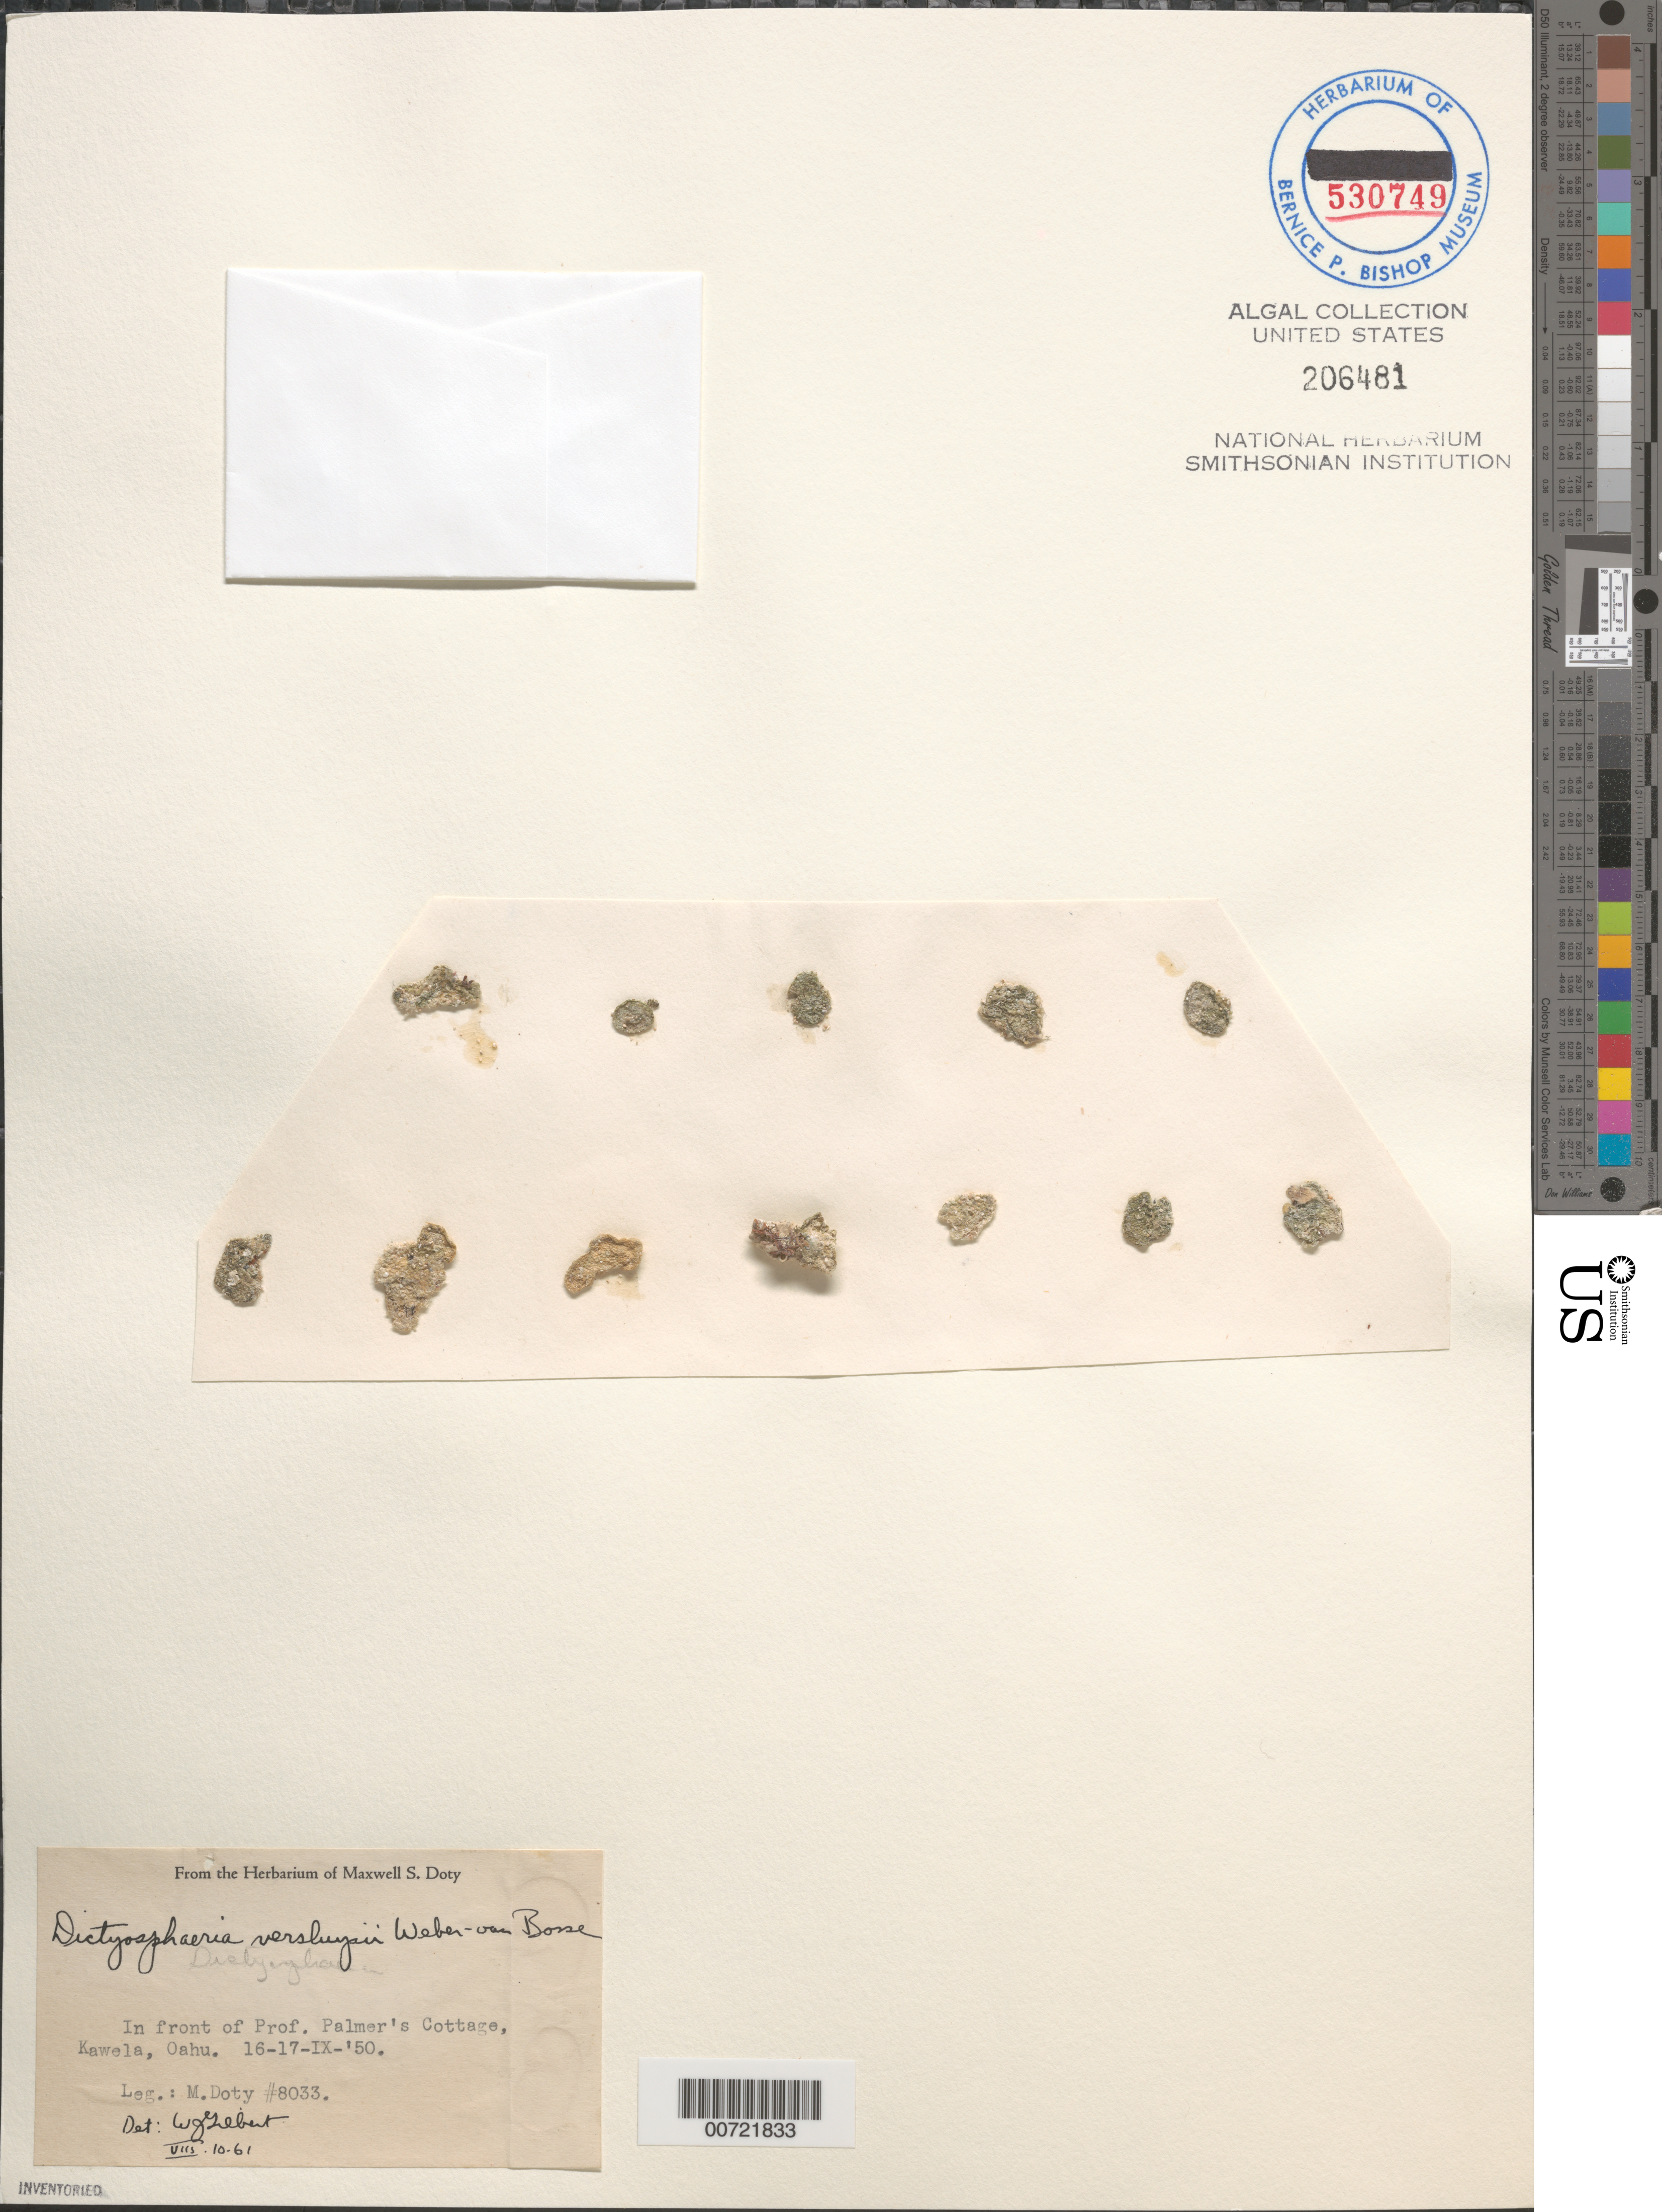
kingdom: Plantae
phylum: Chlorophyta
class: Ulvophyceae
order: Siphonocladales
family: Siphonocladaceae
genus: Dictyosphaeria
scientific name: Dictyosphaeria versluysii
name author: Weber Bosse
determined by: Gilbert, W. J.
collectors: M. S. Doty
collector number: MSD 8033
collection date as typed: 16-17-XI-1950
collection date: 1950-09-16,1950-09-17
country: United States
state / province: Hawaii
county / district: Honolulu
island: Oahu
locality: Kawela, in front of Professor Palmer's cottage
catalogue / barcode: US 206481